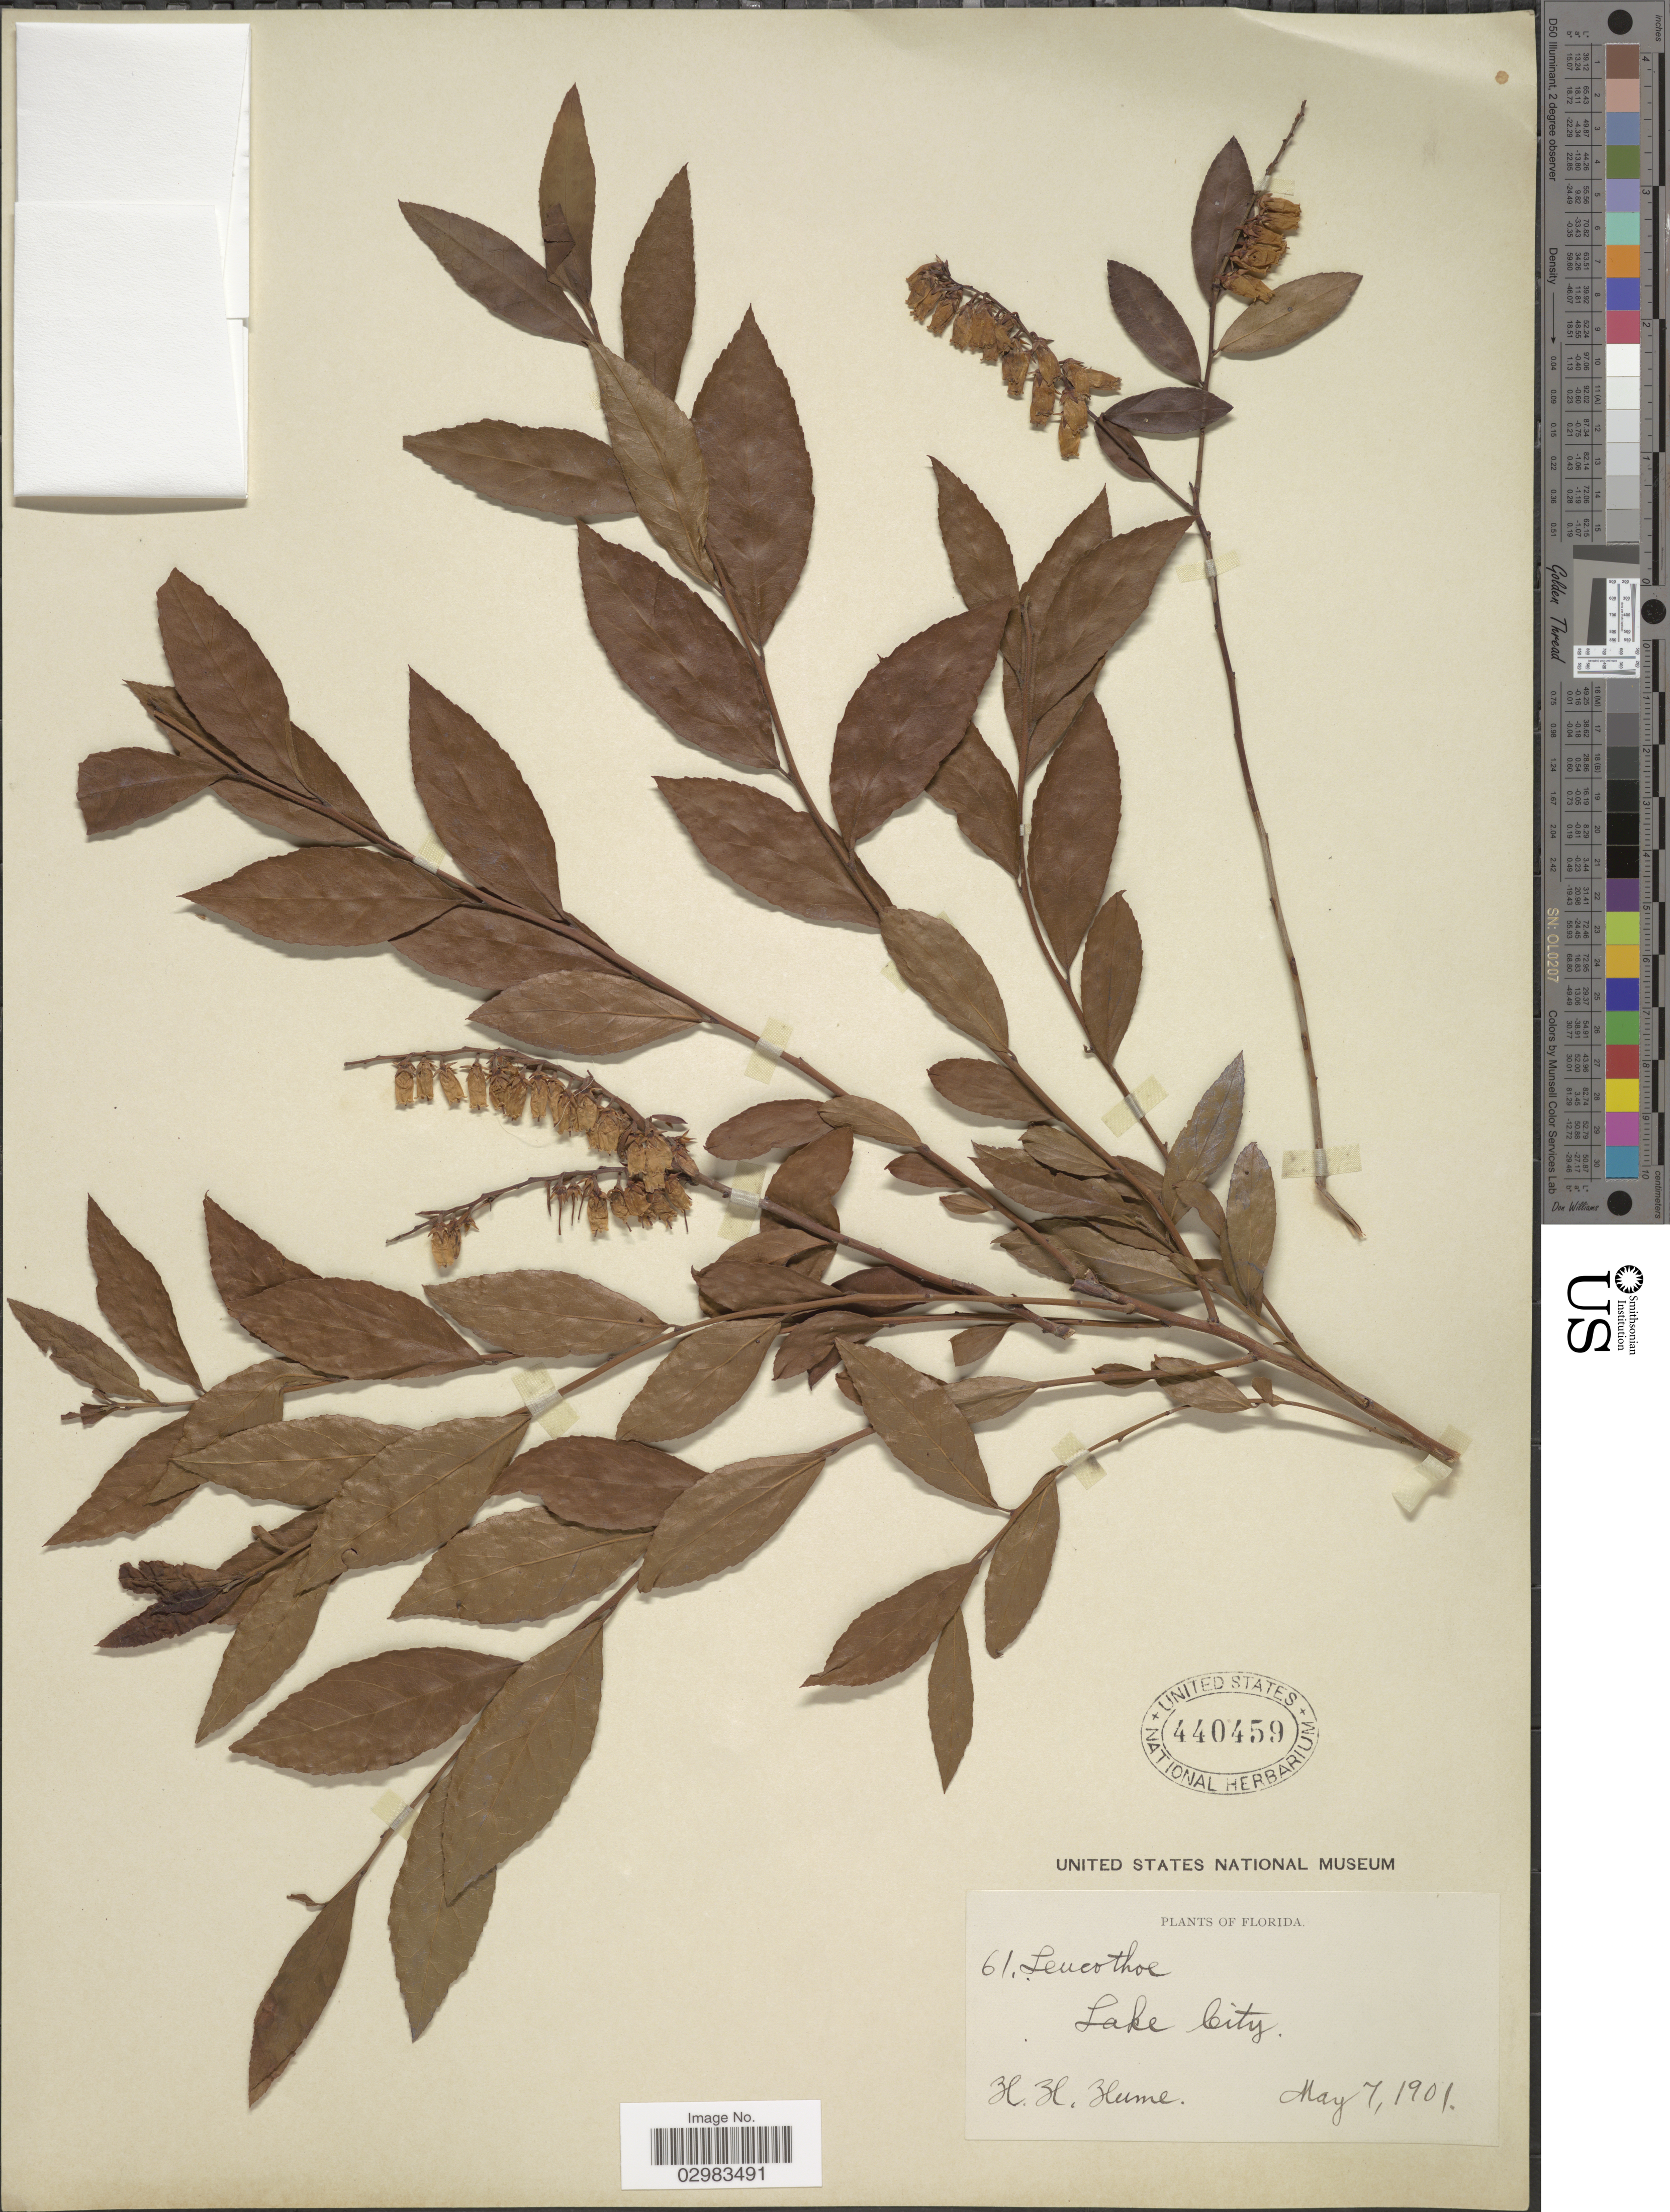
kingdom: Plantae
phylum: Tracheophyta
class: Magnoliopsida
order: Ericales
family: Ericaceae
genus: Eubotrys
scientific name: Eubotrys racemosa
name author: (L.) Nutt.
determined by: Strong, Mark T., (BOT), Smithsonian Institution - National Museum of Natural History (UNITED STATES)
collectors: H. Hume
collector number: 61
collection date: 1901-05-07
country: United States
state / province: Florida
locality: Lake City.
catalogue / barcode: US 440459